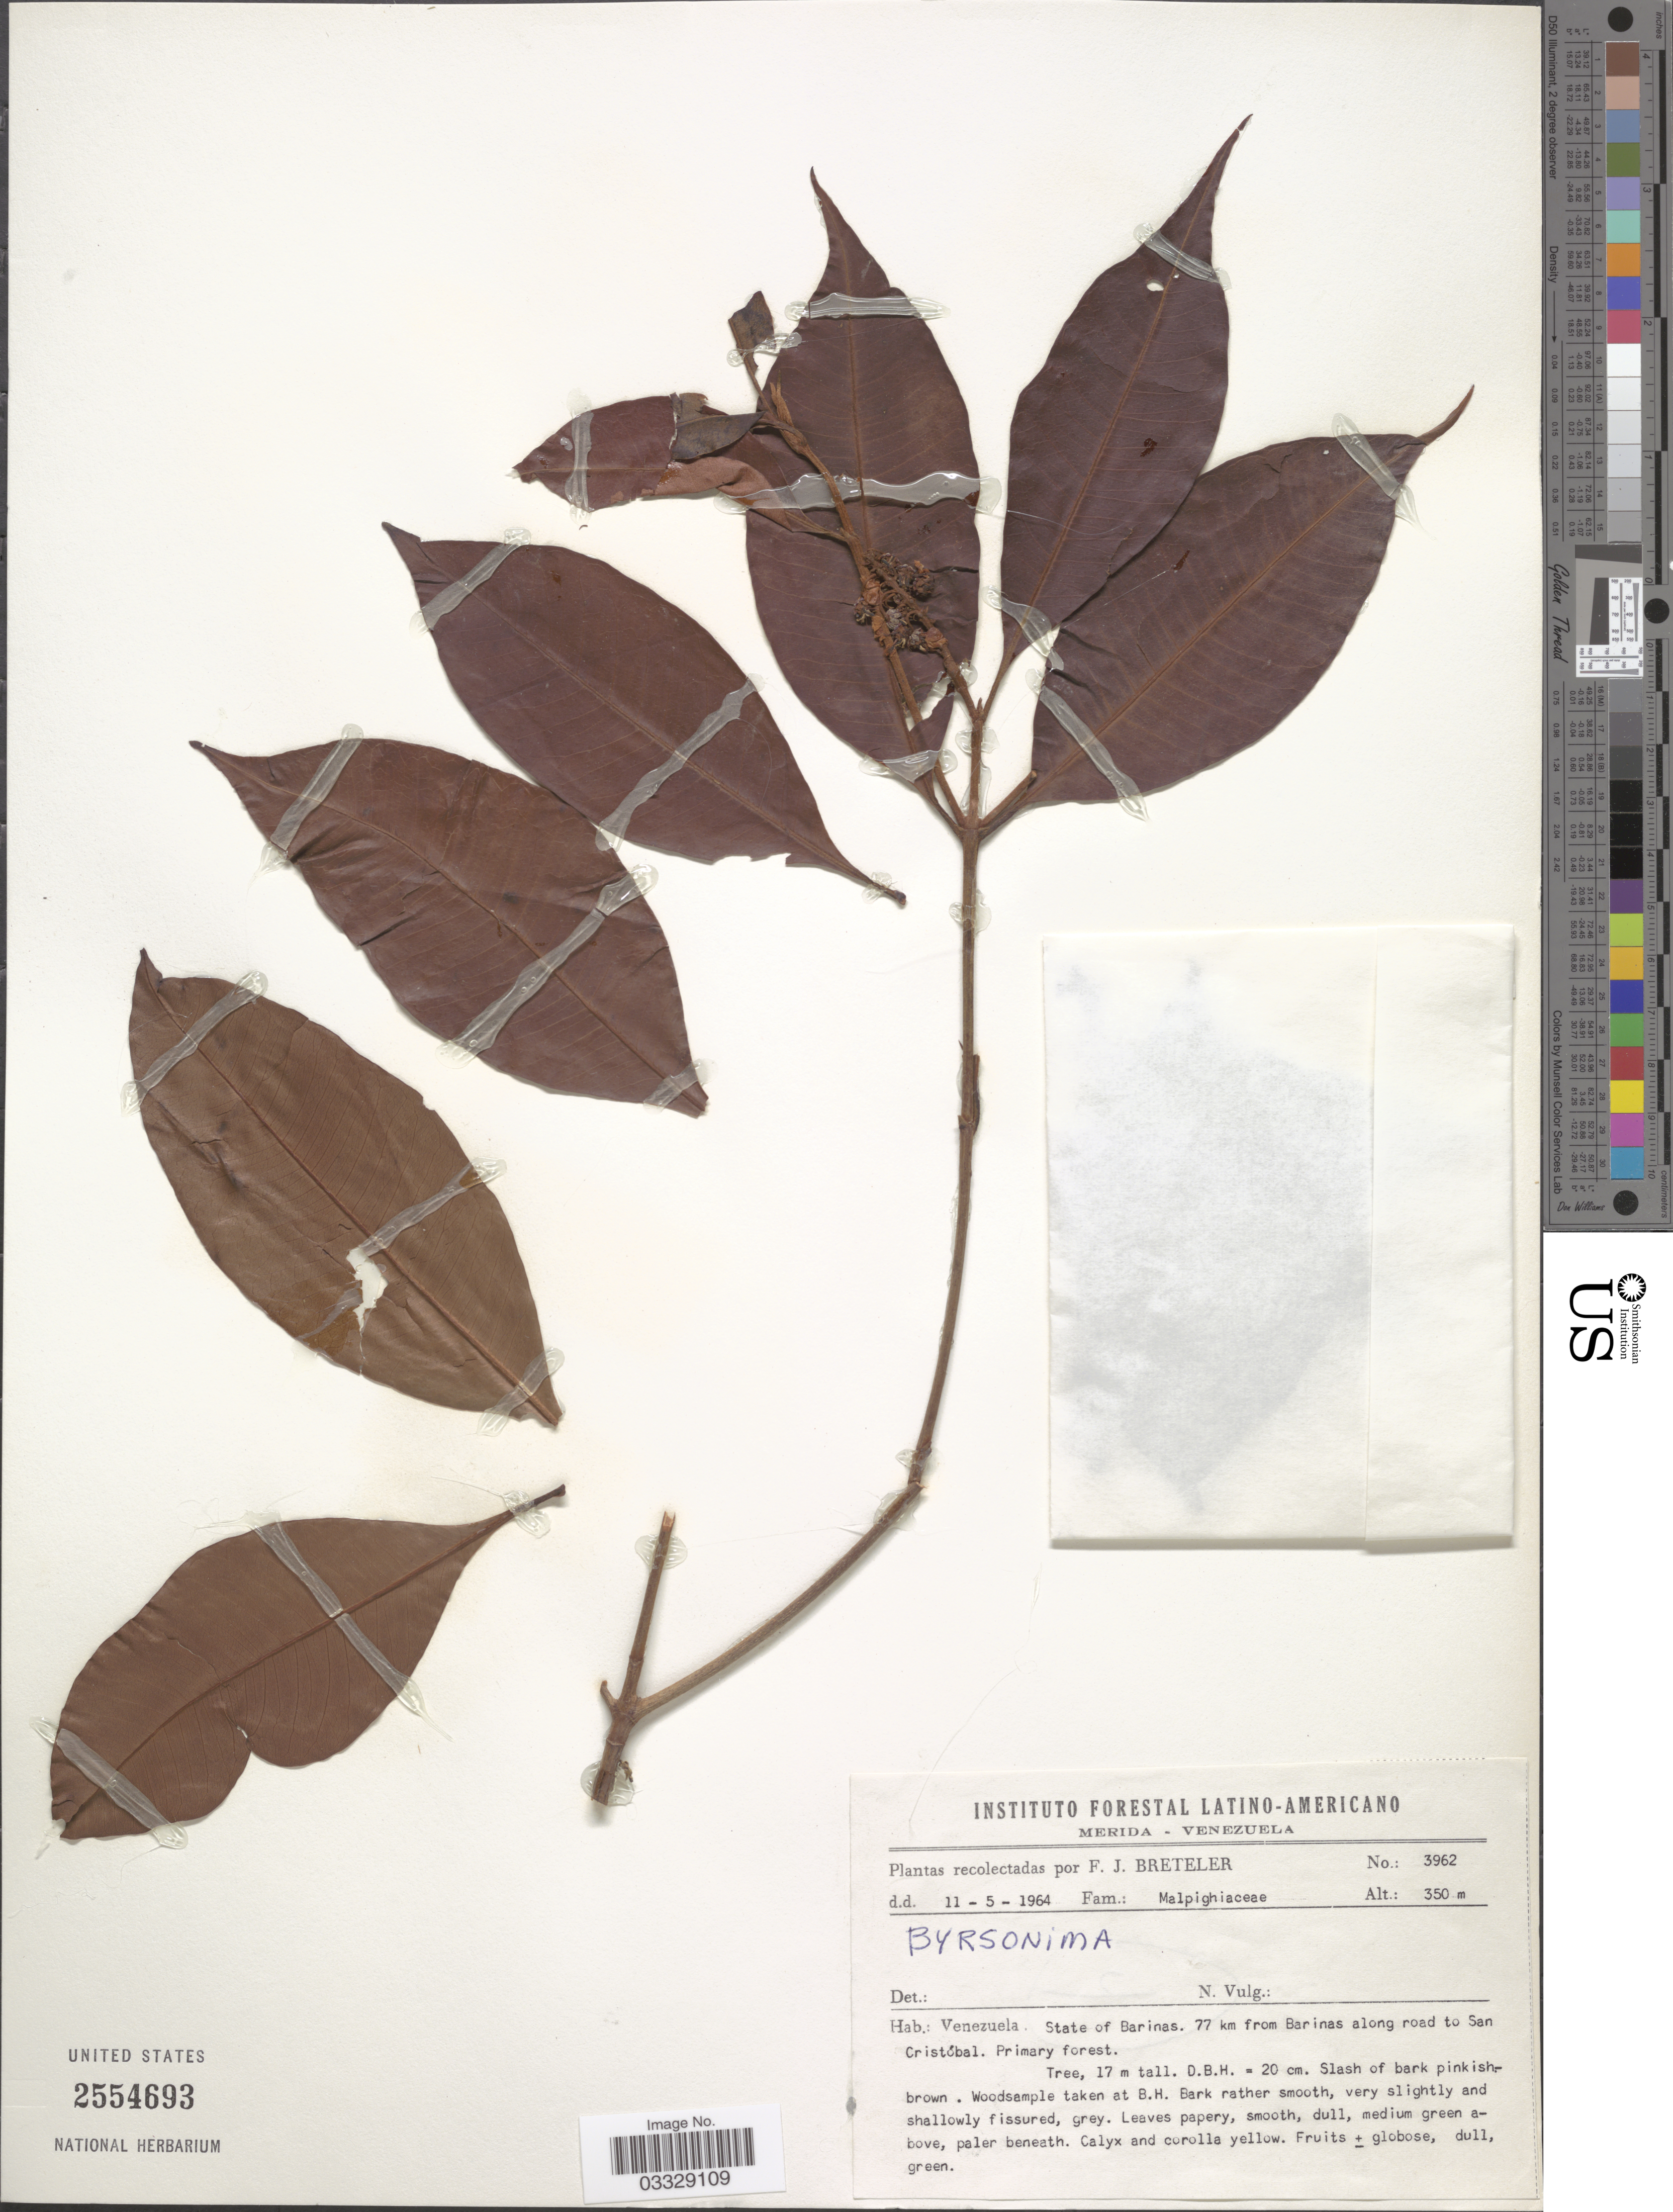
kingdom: Plantae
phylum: Tracheophyta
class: Magnoliopsida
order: Malpighiales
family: Malpighiaceae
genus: Byrsonima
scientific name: Byrsonima sp.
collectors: F. J. Breteler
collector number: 3962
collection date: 1964-05-11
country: Venezuela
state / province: Barinas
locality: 77 km from Barinas along road to San Cristóbal.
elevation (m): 350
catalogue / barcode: US 2554693